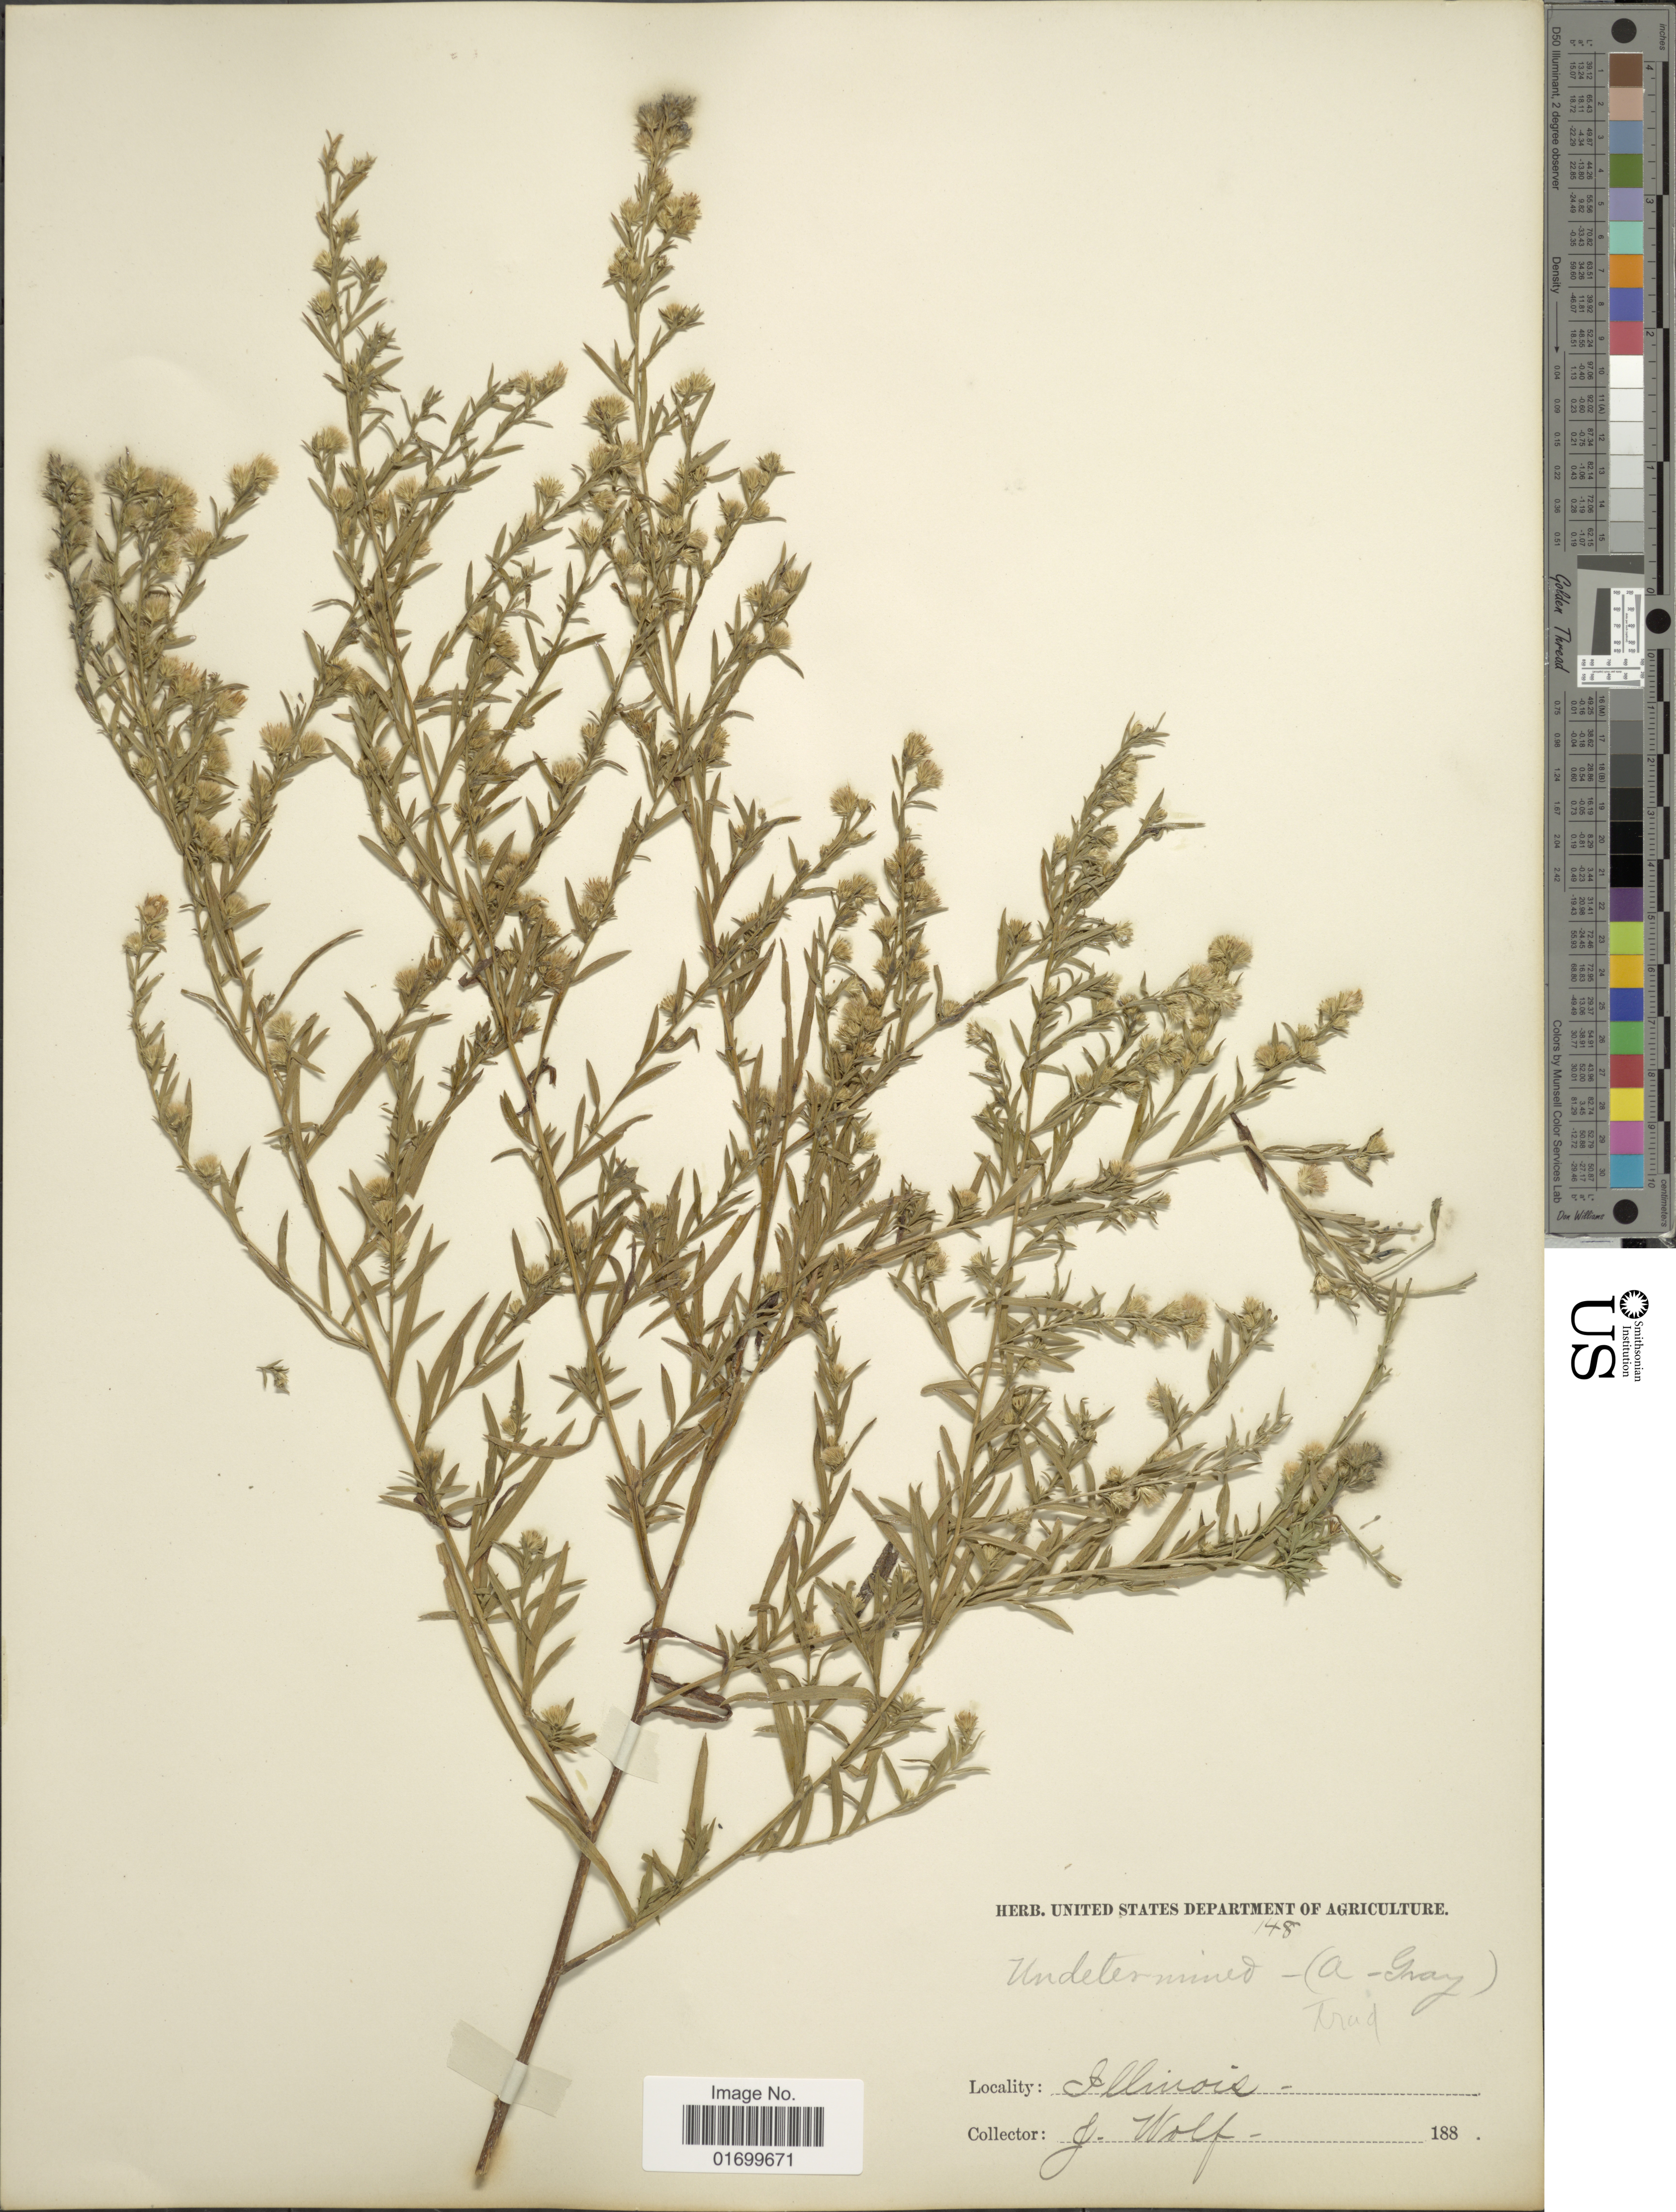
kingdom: Plantae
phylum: Tracheophyta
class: Magnoliopsida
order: Asterales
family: Asteraceae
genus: Symphyotrichum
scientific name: Symphyotrichum sp.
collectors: J. Wolf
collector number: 148*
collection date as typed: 188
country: United States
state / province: Illinois